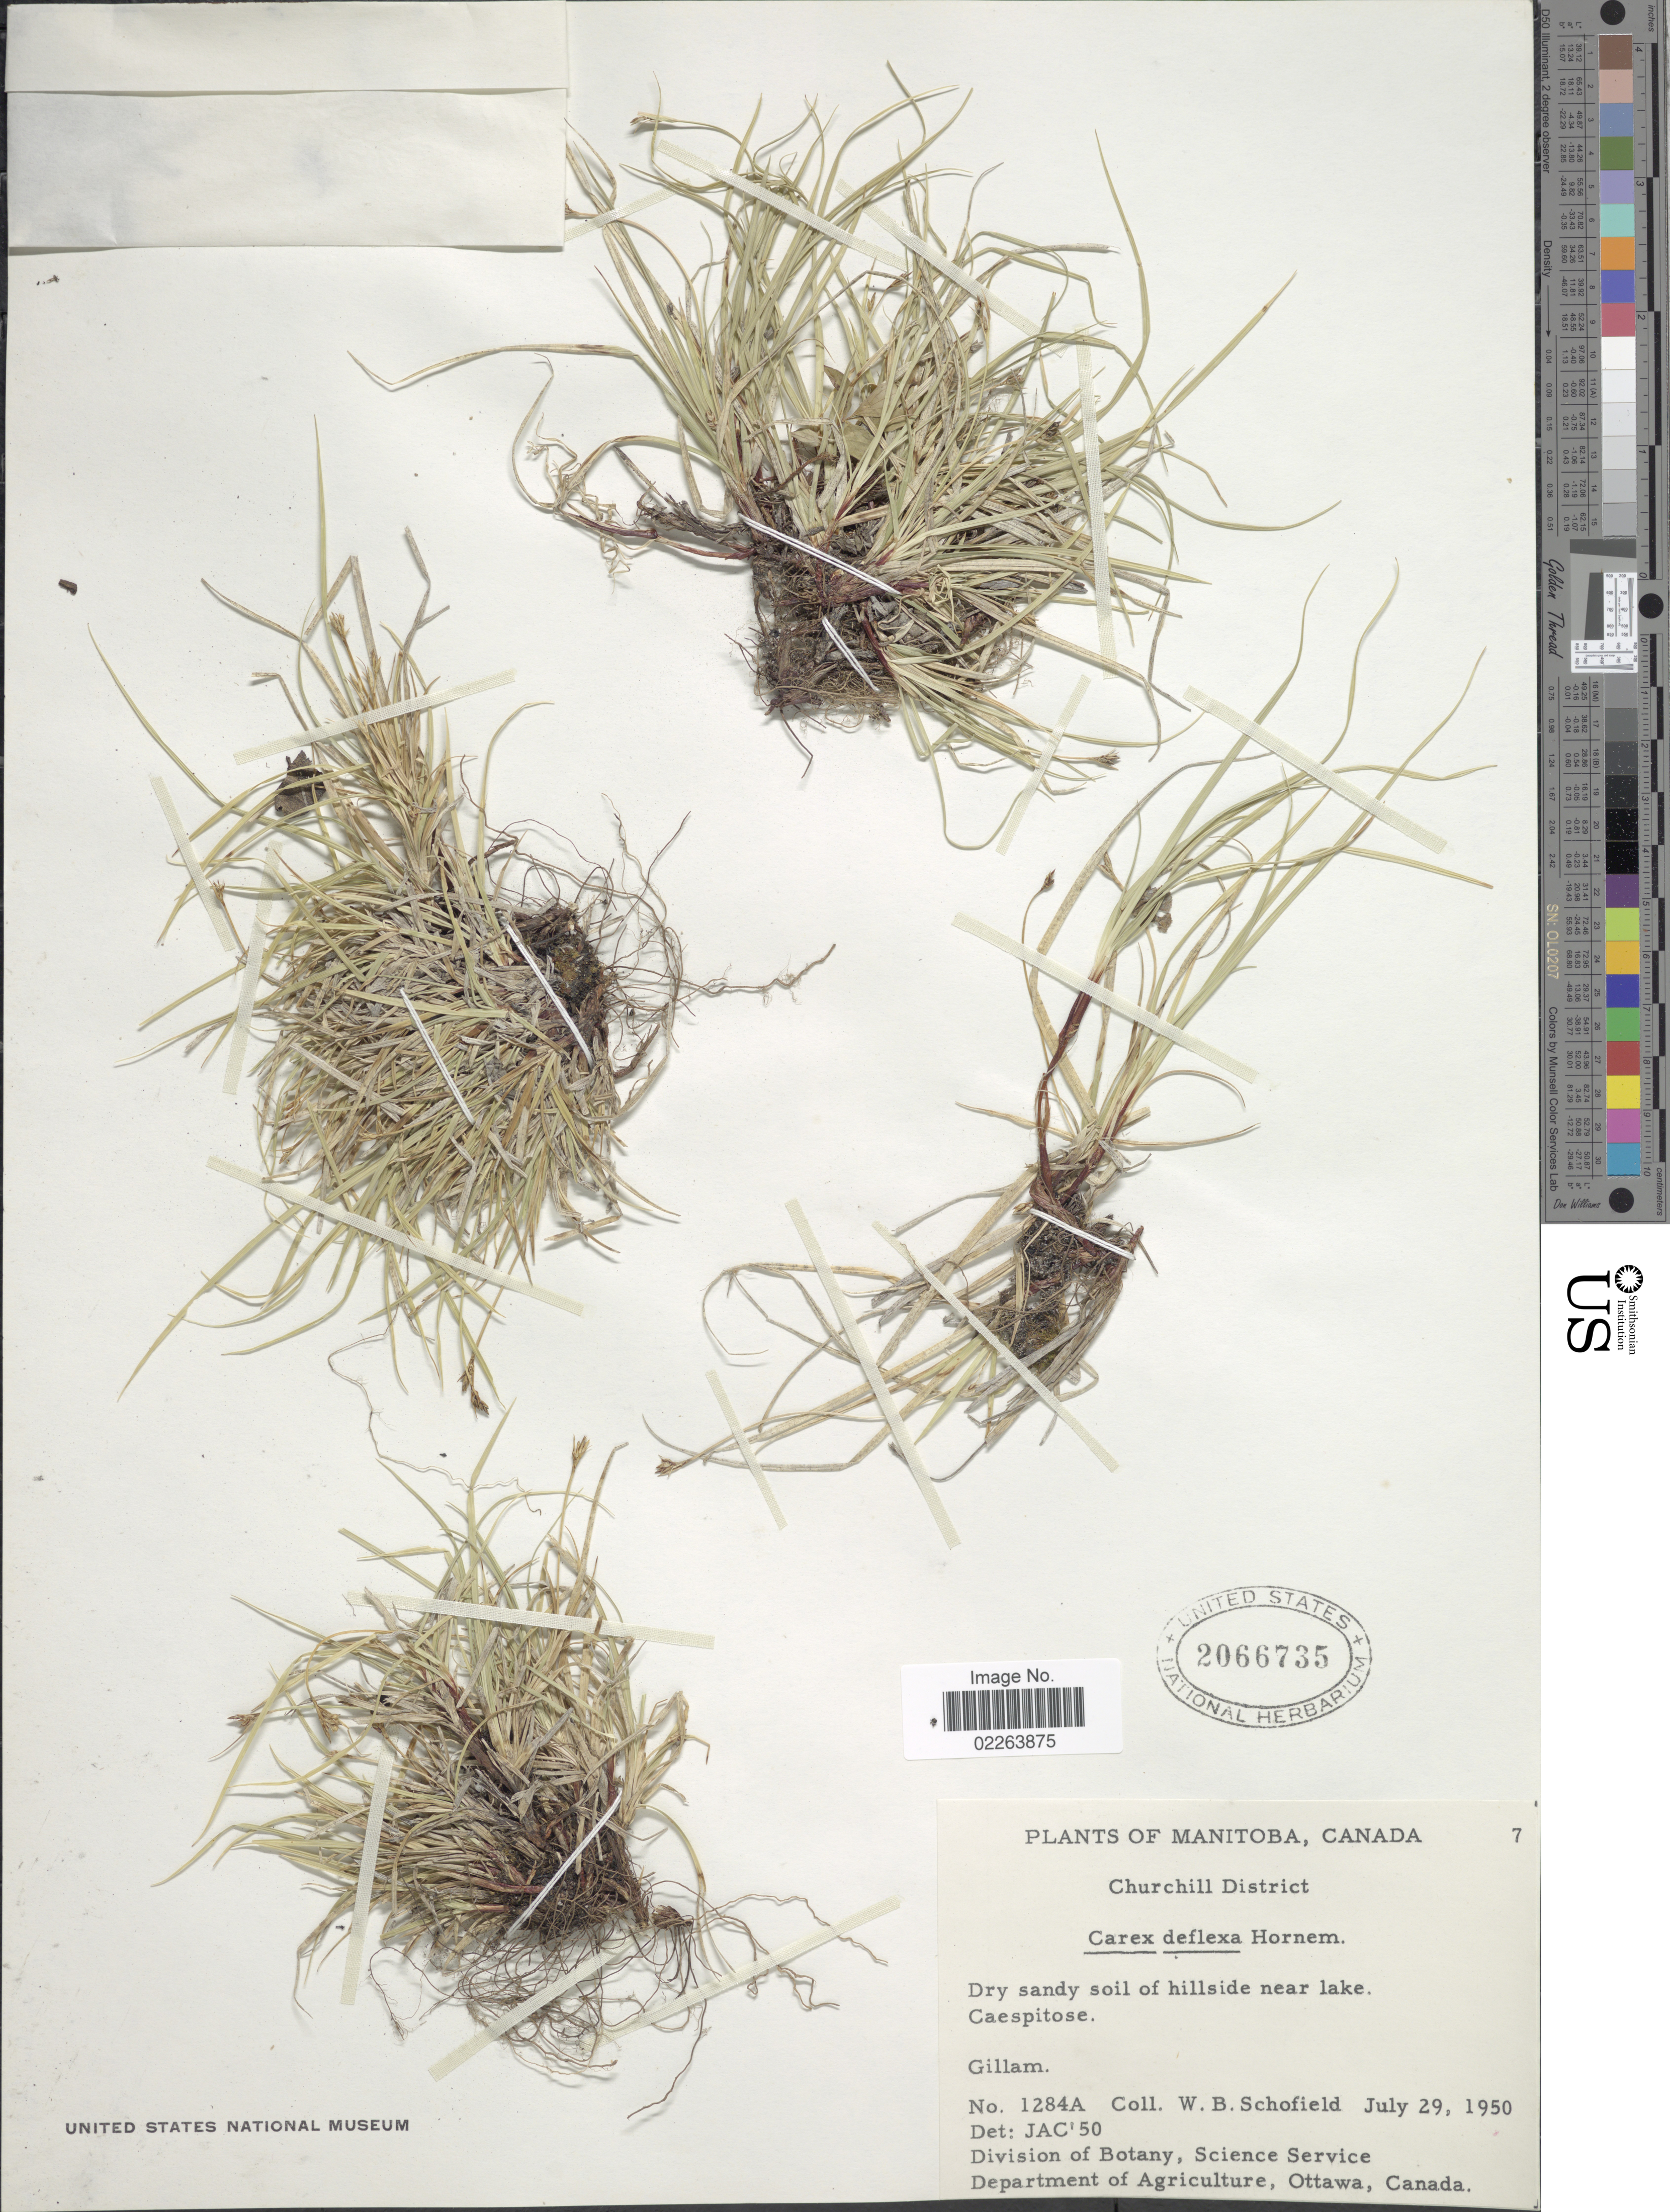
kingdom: Plantae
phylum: Tracheophyta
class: Liliopsida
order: Poales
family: Cyperaceae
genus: Carex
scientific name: Carex deflexa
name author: Hornem.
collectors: W. Schofield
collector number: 1284A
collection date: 1950-07-29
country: Canada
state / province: Manitoba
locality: Churchill District, Dry sandy soil of hillside near lake, Caespitose, Gillam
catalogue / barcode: US 2066735